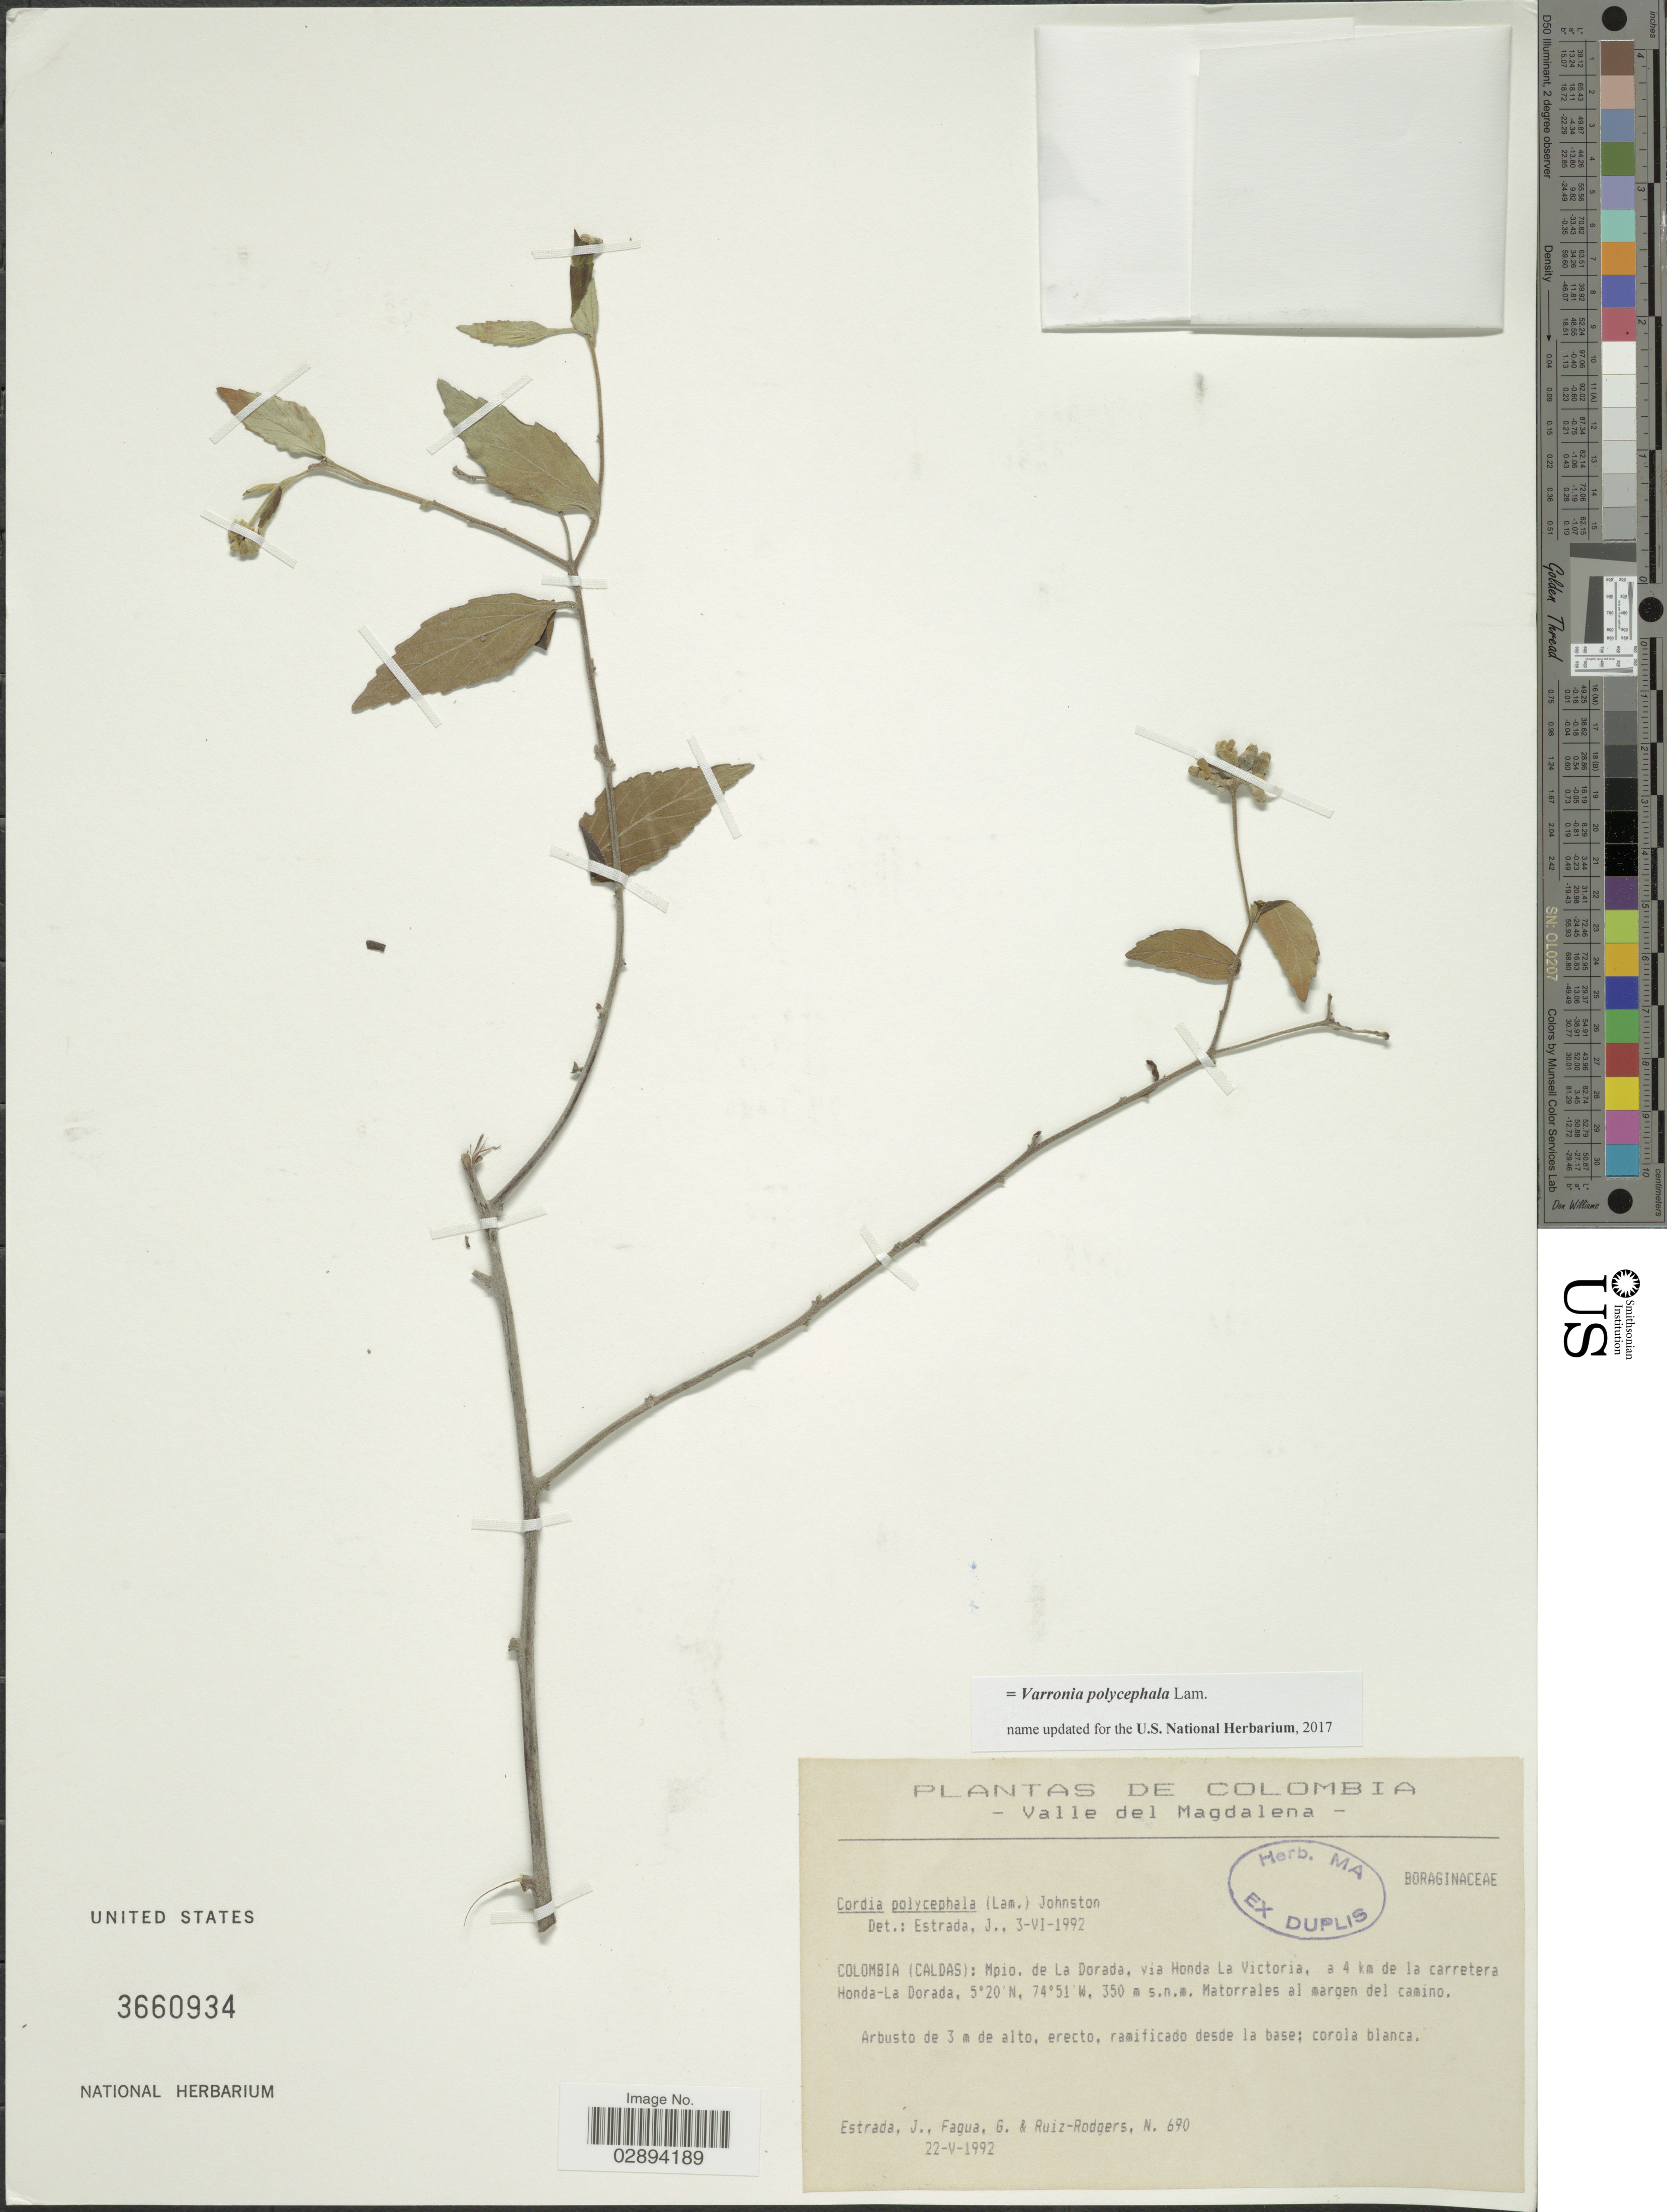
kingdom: Plantae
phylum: Tracheophyta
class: Magnoliopsida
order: Boraginales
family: Cordiaceae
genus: Varronia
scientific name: Varronia polycephala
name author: Lam.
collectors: J. Estrada, G. Fagua & N. Ruiz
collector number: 690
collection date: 1992-05-22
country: Colombia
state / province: Caldas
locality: Mpio. de la Dorada, via Honda La Victoria, a 4 km de la carretera Hona-La Dorada.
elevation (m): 350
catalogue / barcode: US 3660934